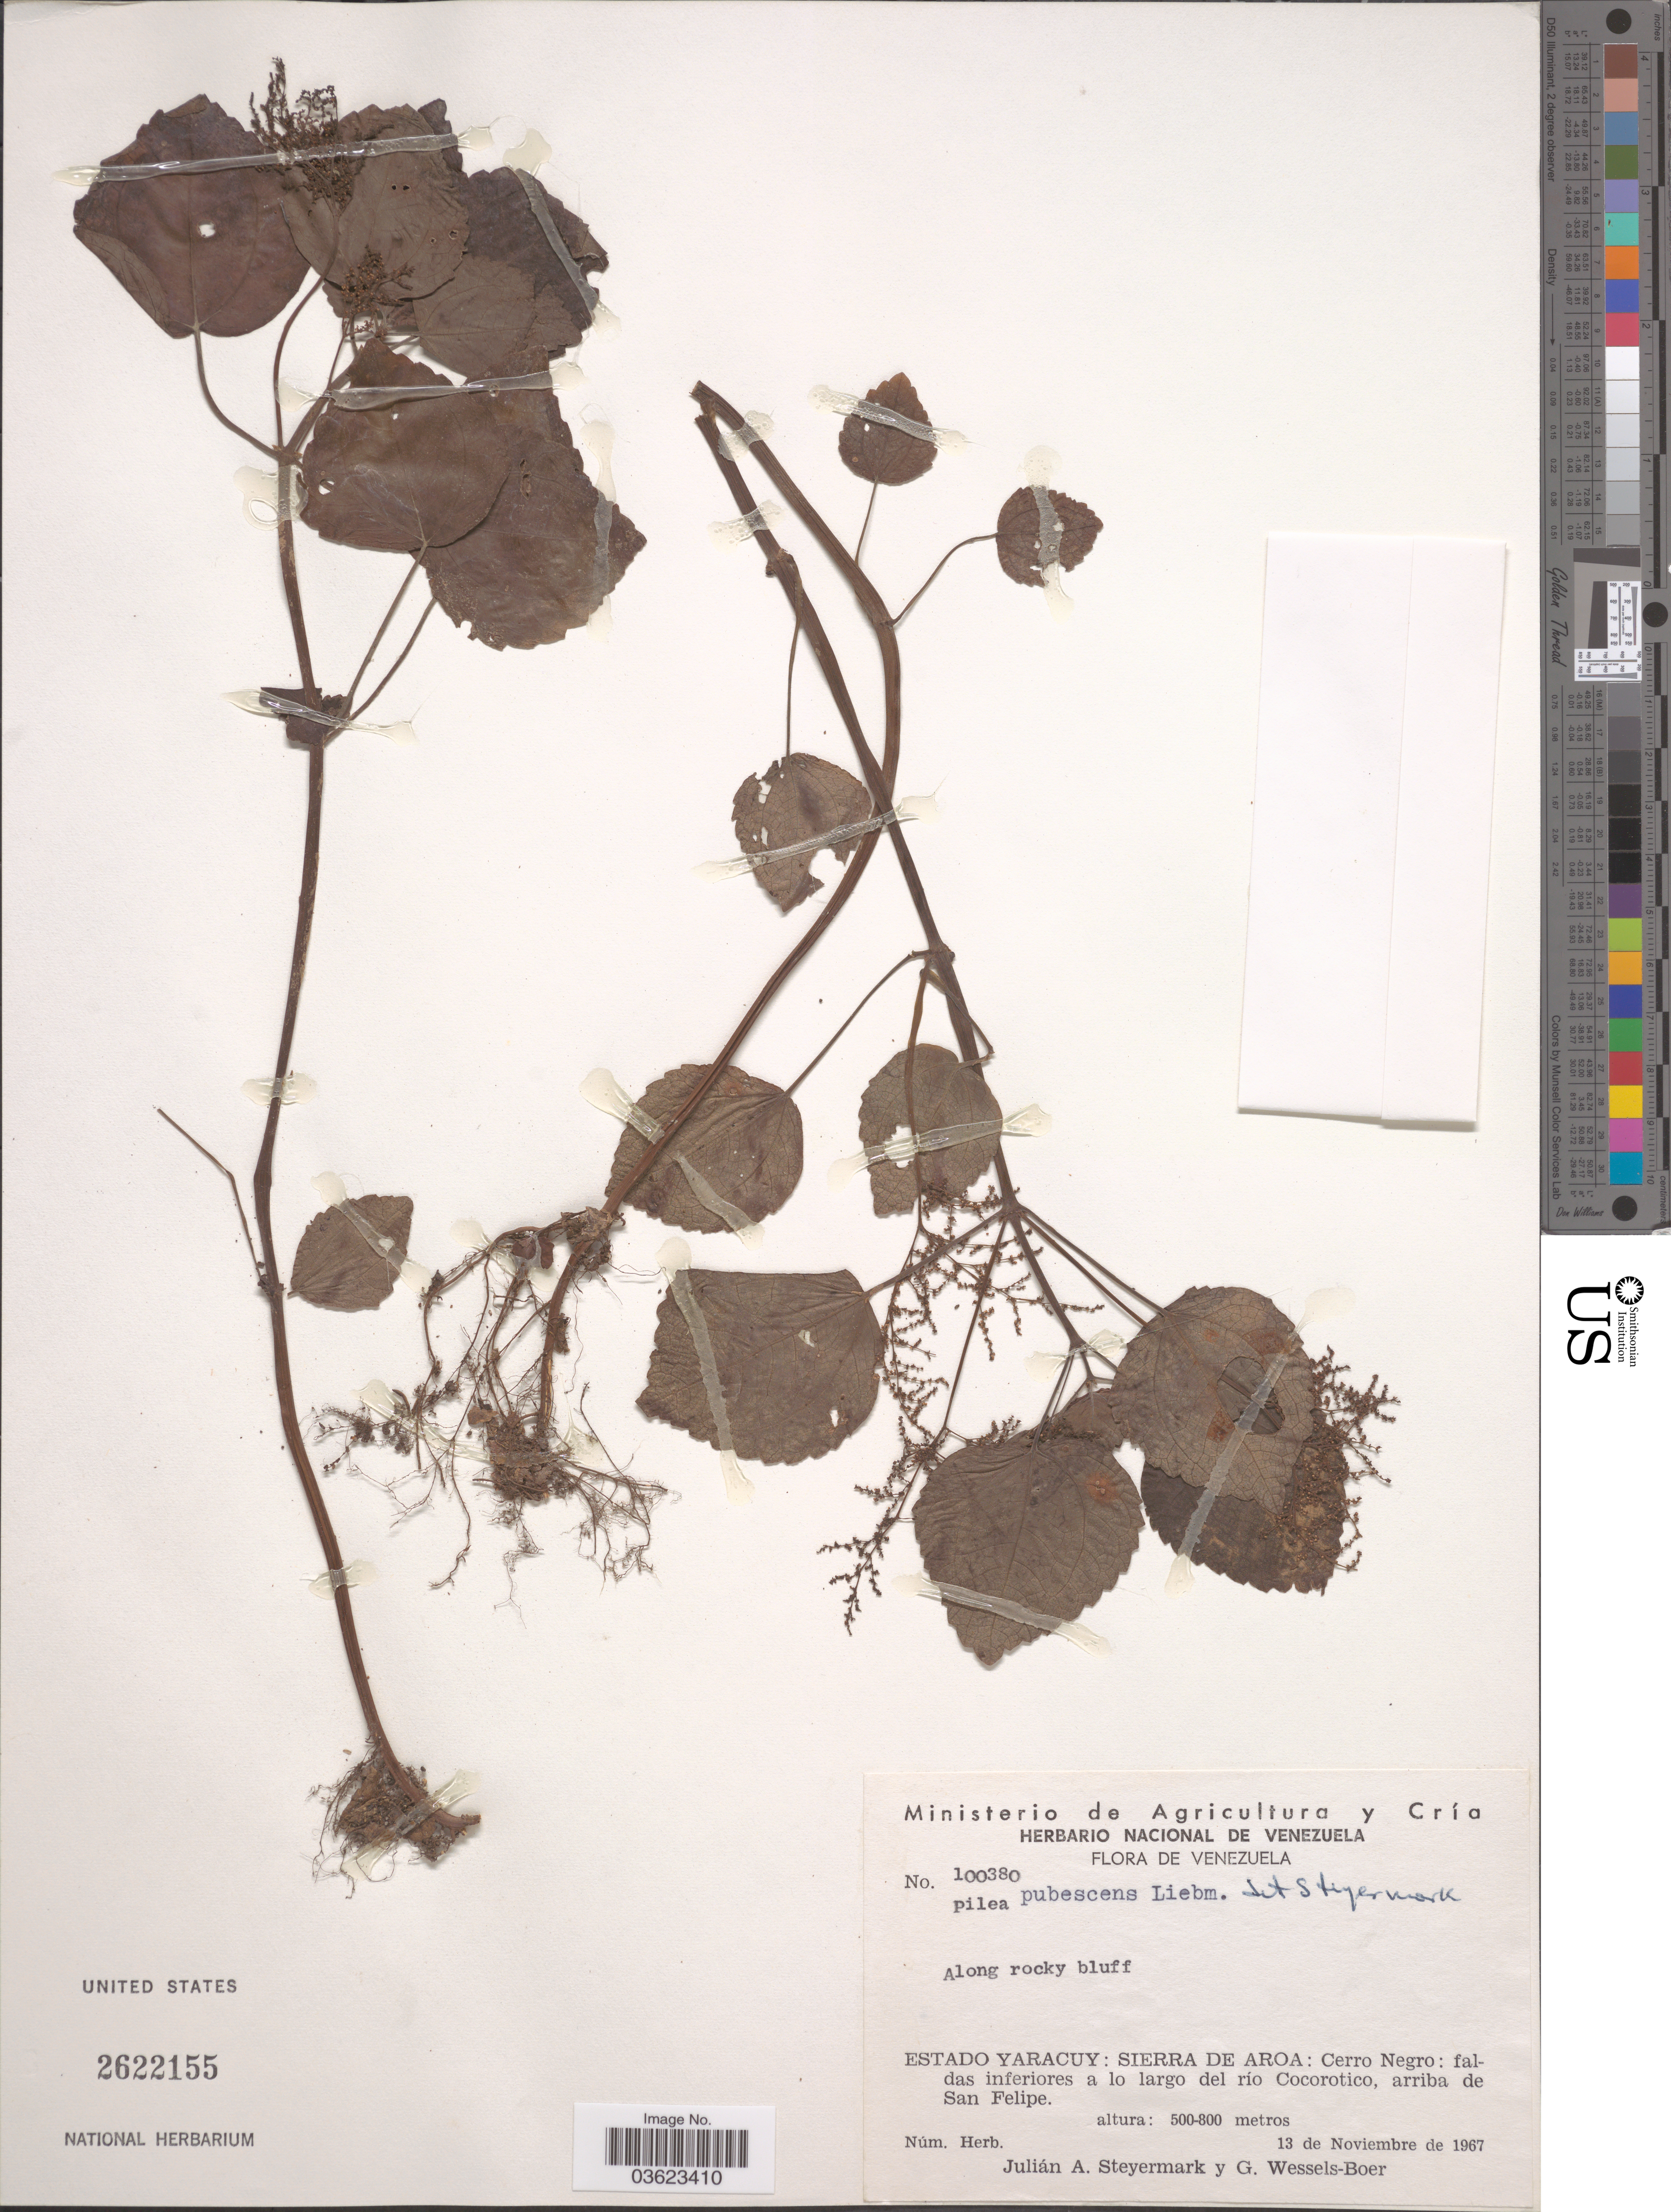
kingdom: Plantae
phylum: Tracheophyta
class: Magnoliopsida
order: Rosales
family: Urticaceae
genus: Pilea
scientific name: Pilea pubescens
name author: Liebm.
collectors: J. Steyermark & G. Wessels Boer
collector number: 100380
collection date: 1967-11-13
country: Venezuela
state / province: Yaracuy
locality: Estado Yaracuy: Sierra de Aroa: Cerro Negro: faldas inferiores a lo largo del río Cocorotico, arriba de San Felipe.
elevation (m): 500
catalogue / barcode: US 2622155